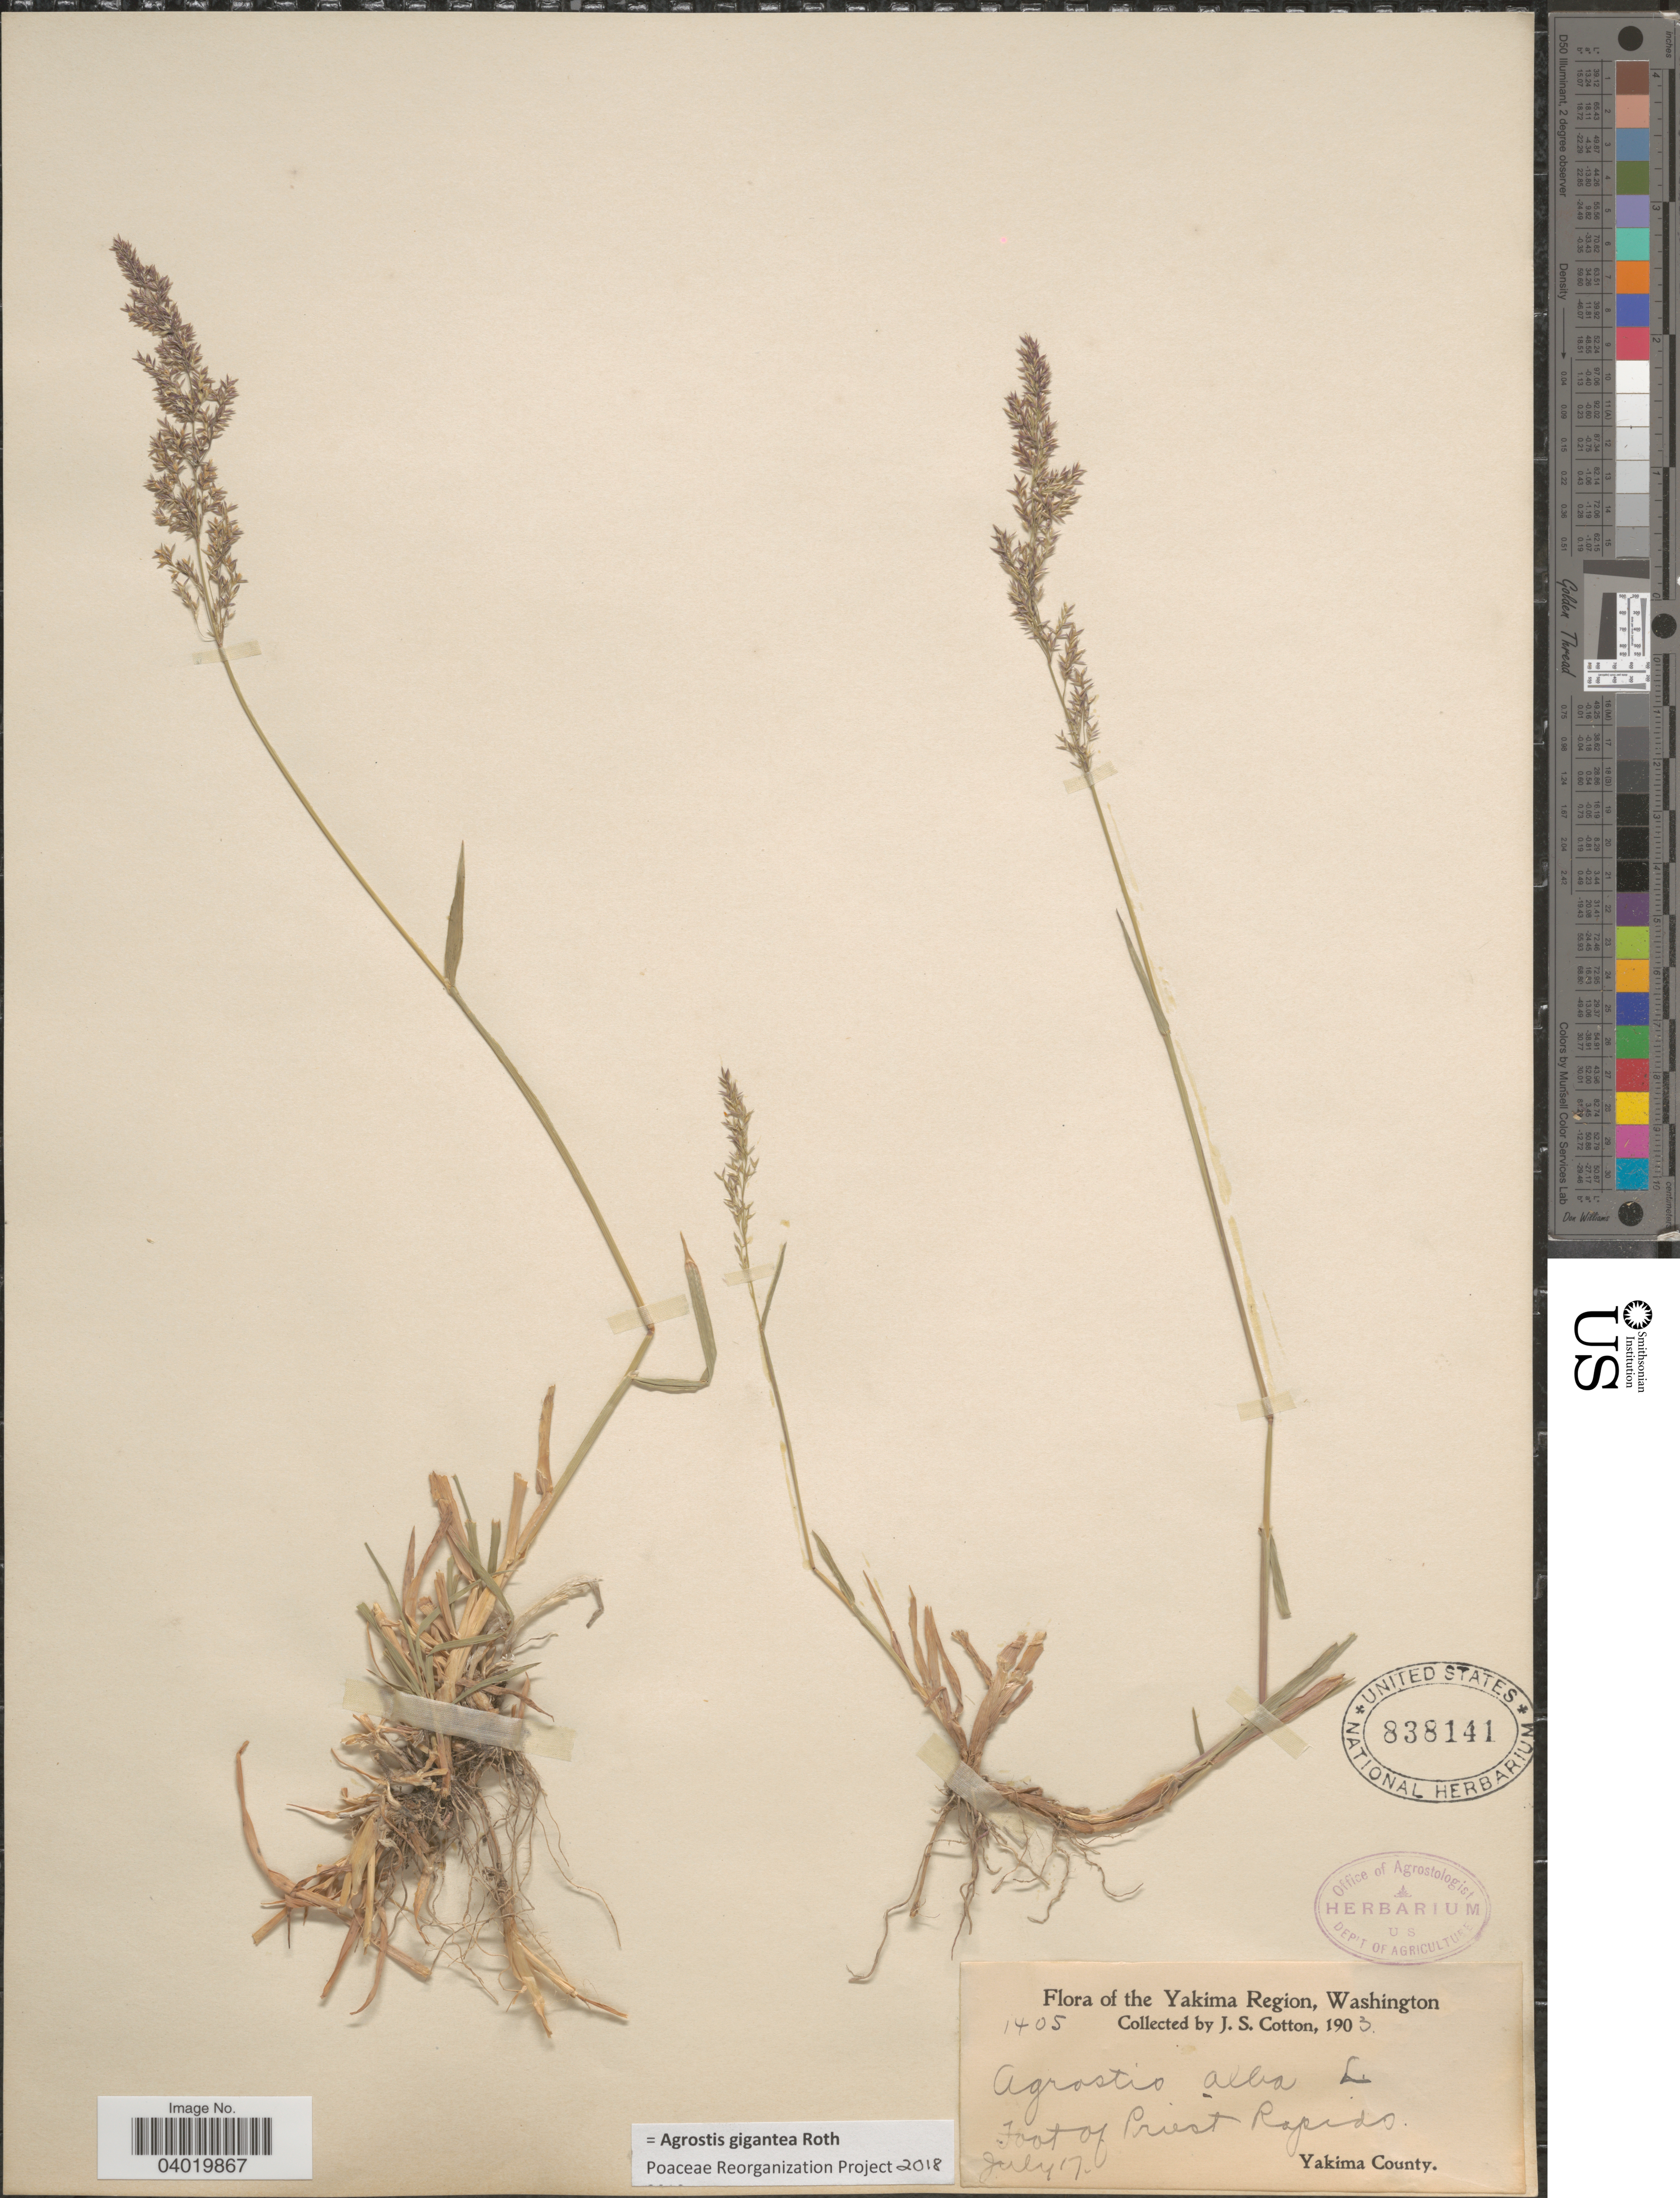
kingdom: Plantae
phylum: Tracheophyta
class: Liliopsida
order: Poales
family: Poaceae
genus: Agrostis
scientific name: Agrostis gigantea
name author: Roth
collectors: J. S. Cotton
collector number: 1405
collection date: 1903-07-17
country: United States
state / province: Washington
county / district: Yakima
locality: Yakima Region. Foot of Priest Rapids. Yakima County.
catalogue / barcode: US 838141